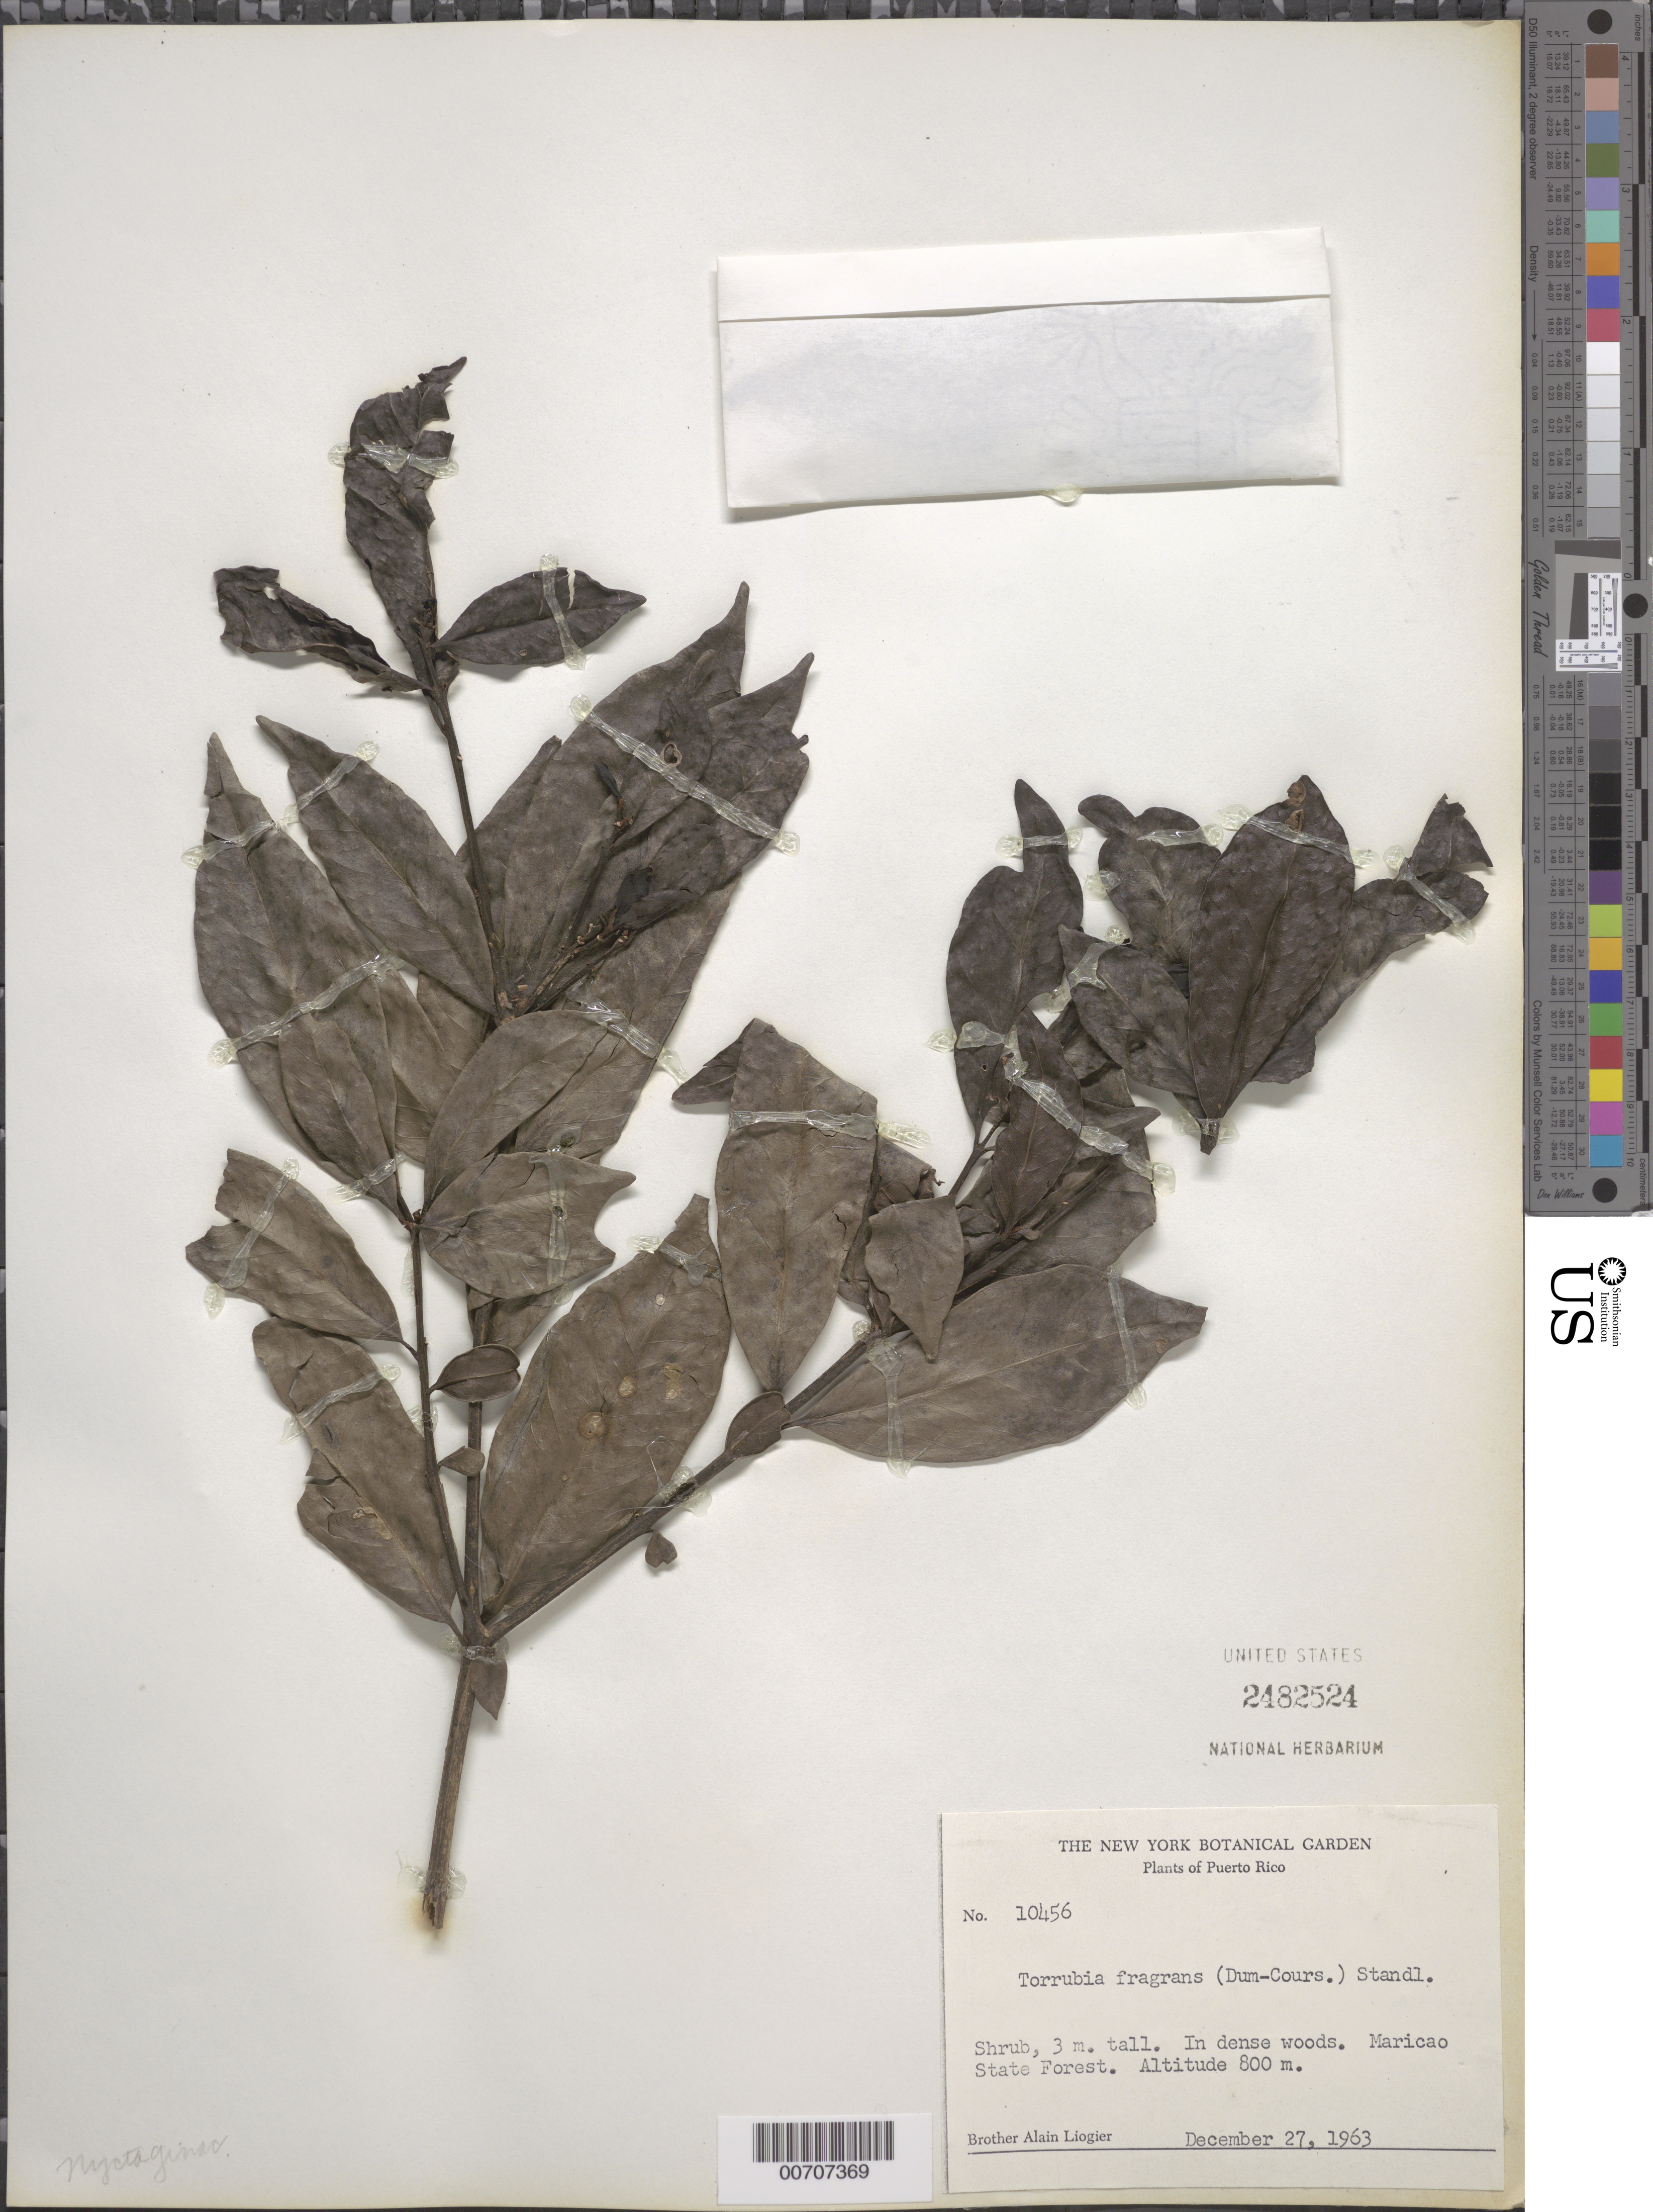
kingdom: Plantae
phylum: Tracheophyta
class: Magnoliopsida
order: Caryophyllales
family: Nyctaginaceae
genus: Guapira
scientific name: Guapira fragrans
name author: (Dum. Cours.) Little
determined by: Strong, Mark T., (BOT), Smithsonian Institution - National Museum of Natural History (UNITED STATES)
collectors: A. H. Liogier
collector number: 10456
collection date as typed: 27 Dec 1963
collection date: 1963-12-27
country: Puerto Rico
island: Greater Antilles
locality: Maricao State Forest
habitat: In dense woods.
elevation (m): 800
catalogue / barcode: US 2482524